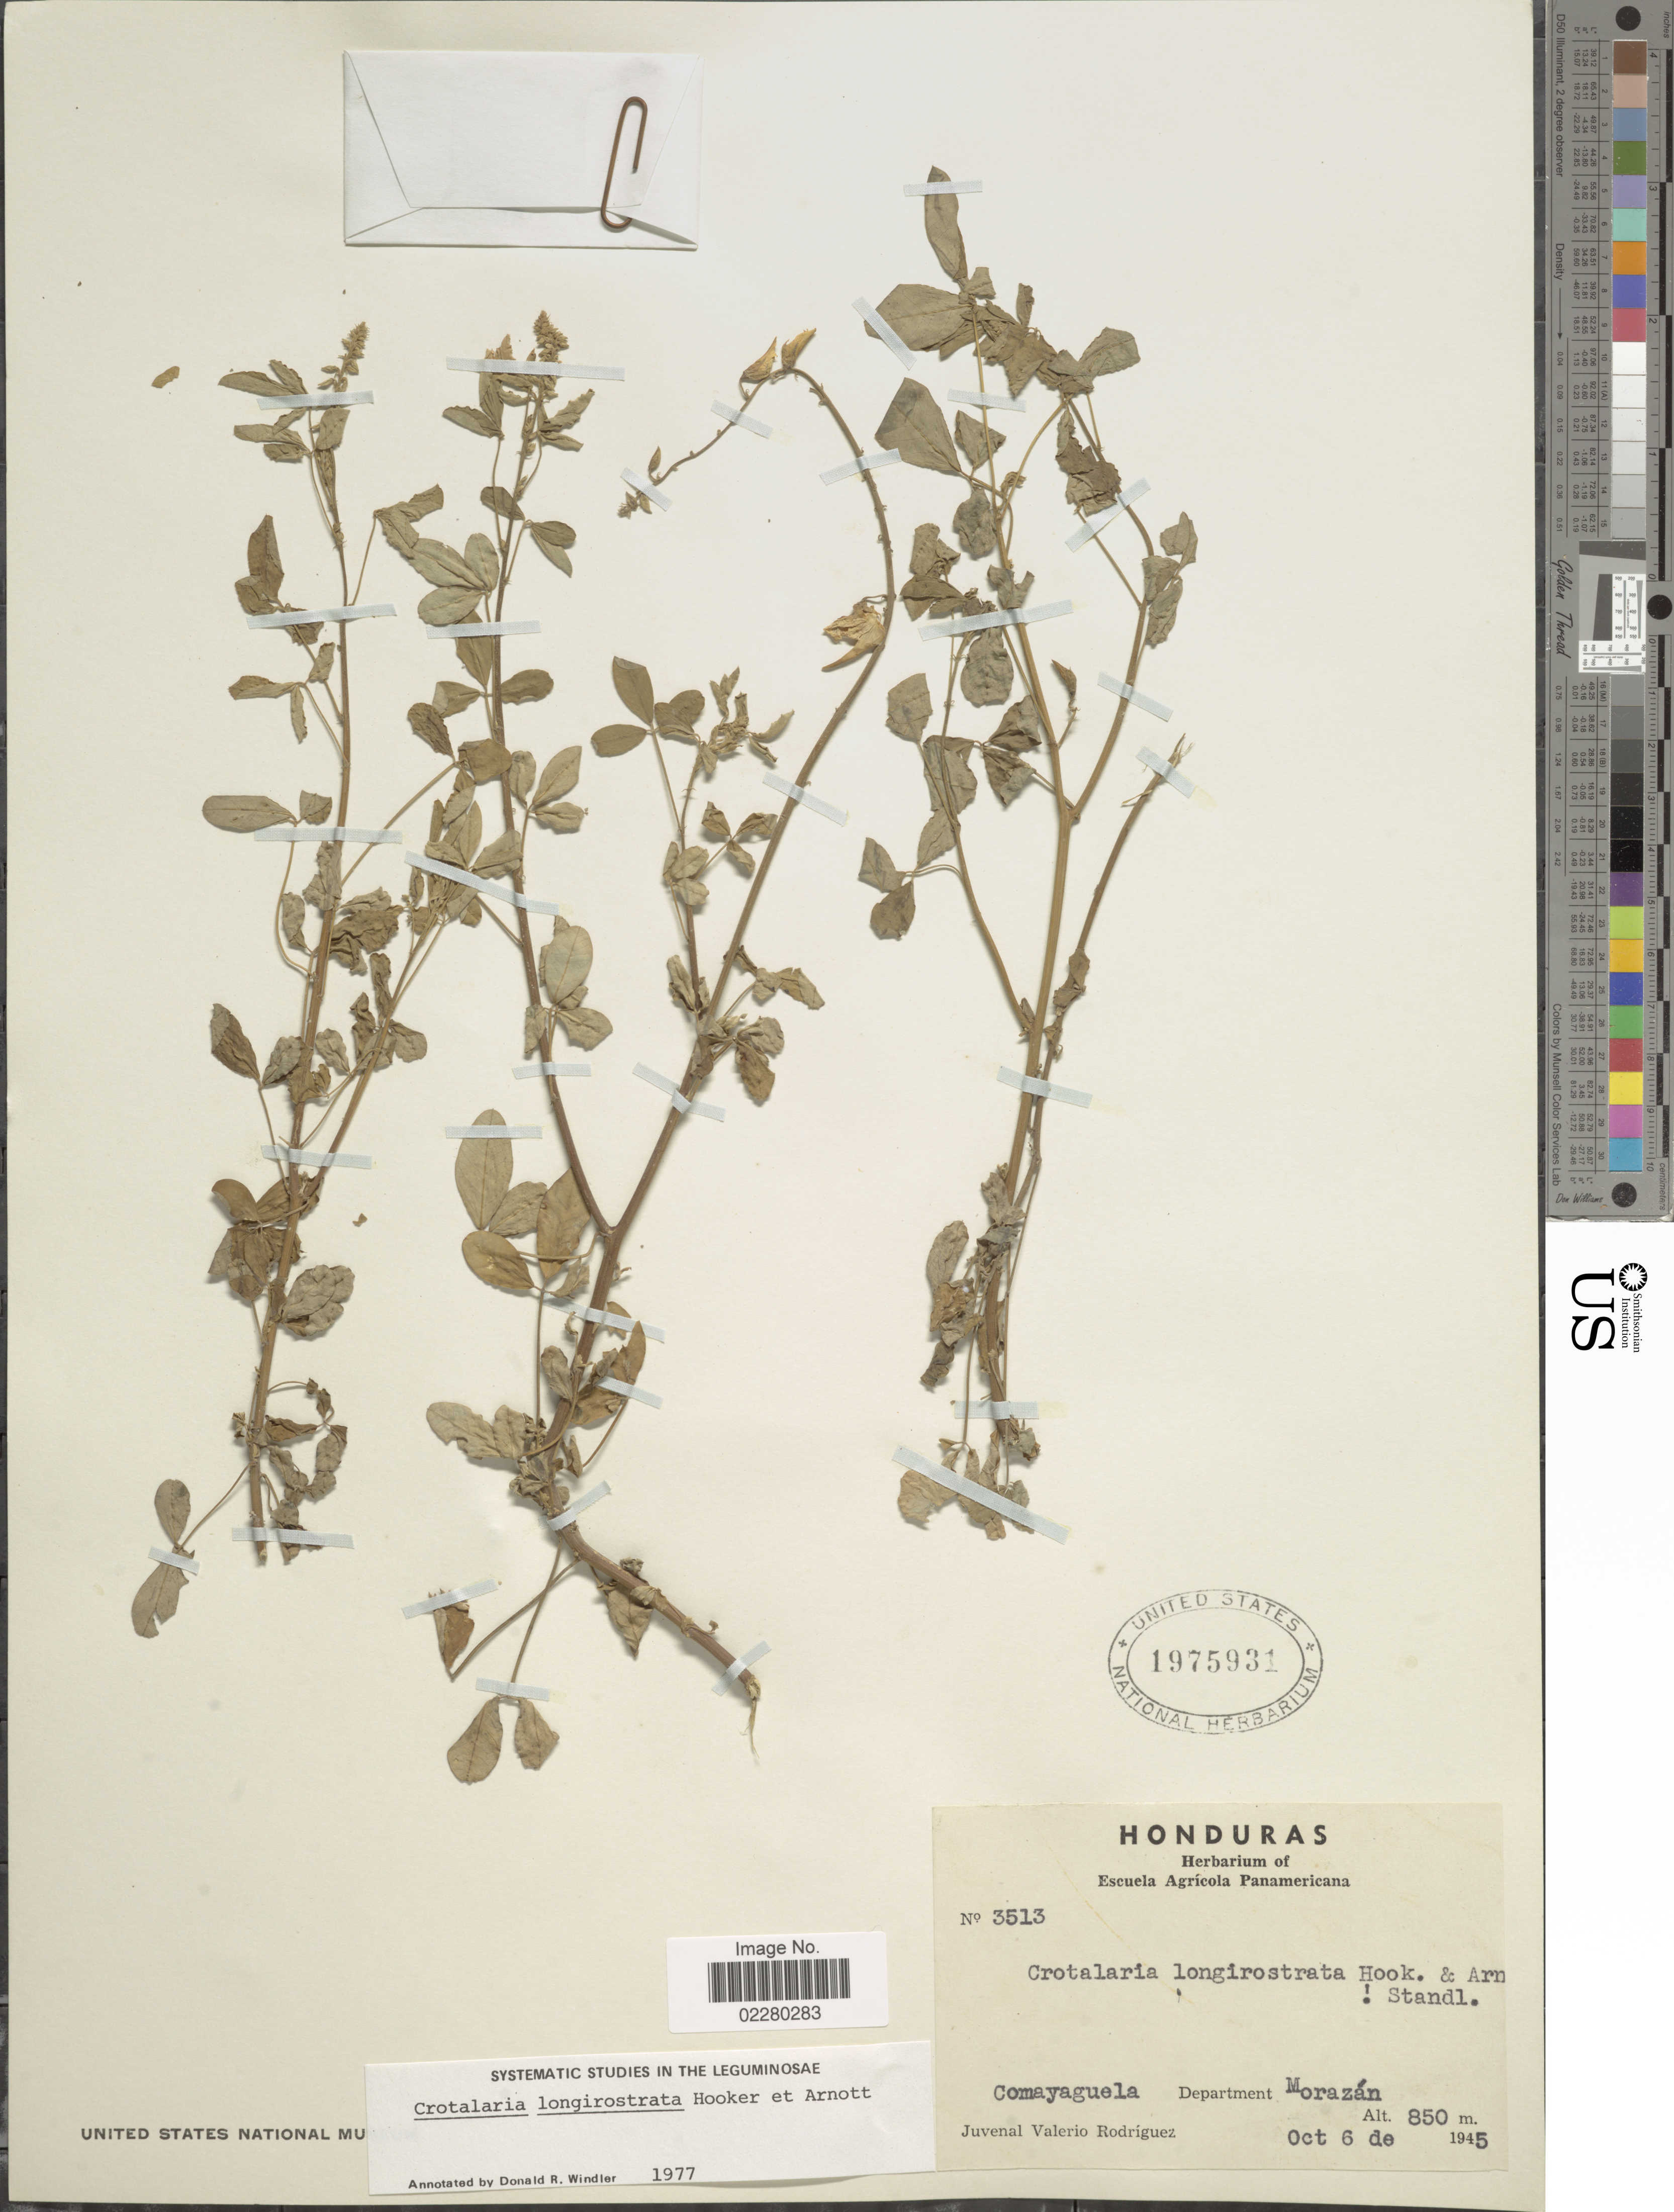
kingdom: Plantae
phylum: Tracheophyta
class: Magnoliopsida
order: Fabales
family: Fabaceae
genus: Crotalaria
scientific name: Crotalaria longirostrata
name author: Hook. & Arn.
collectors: J. Rodriguez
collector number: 3513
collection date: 1945-10-06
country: Honduras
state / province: Fco. Morazán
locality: Comayaguela. Department Morazán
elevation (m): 850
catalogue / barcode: US 1975931